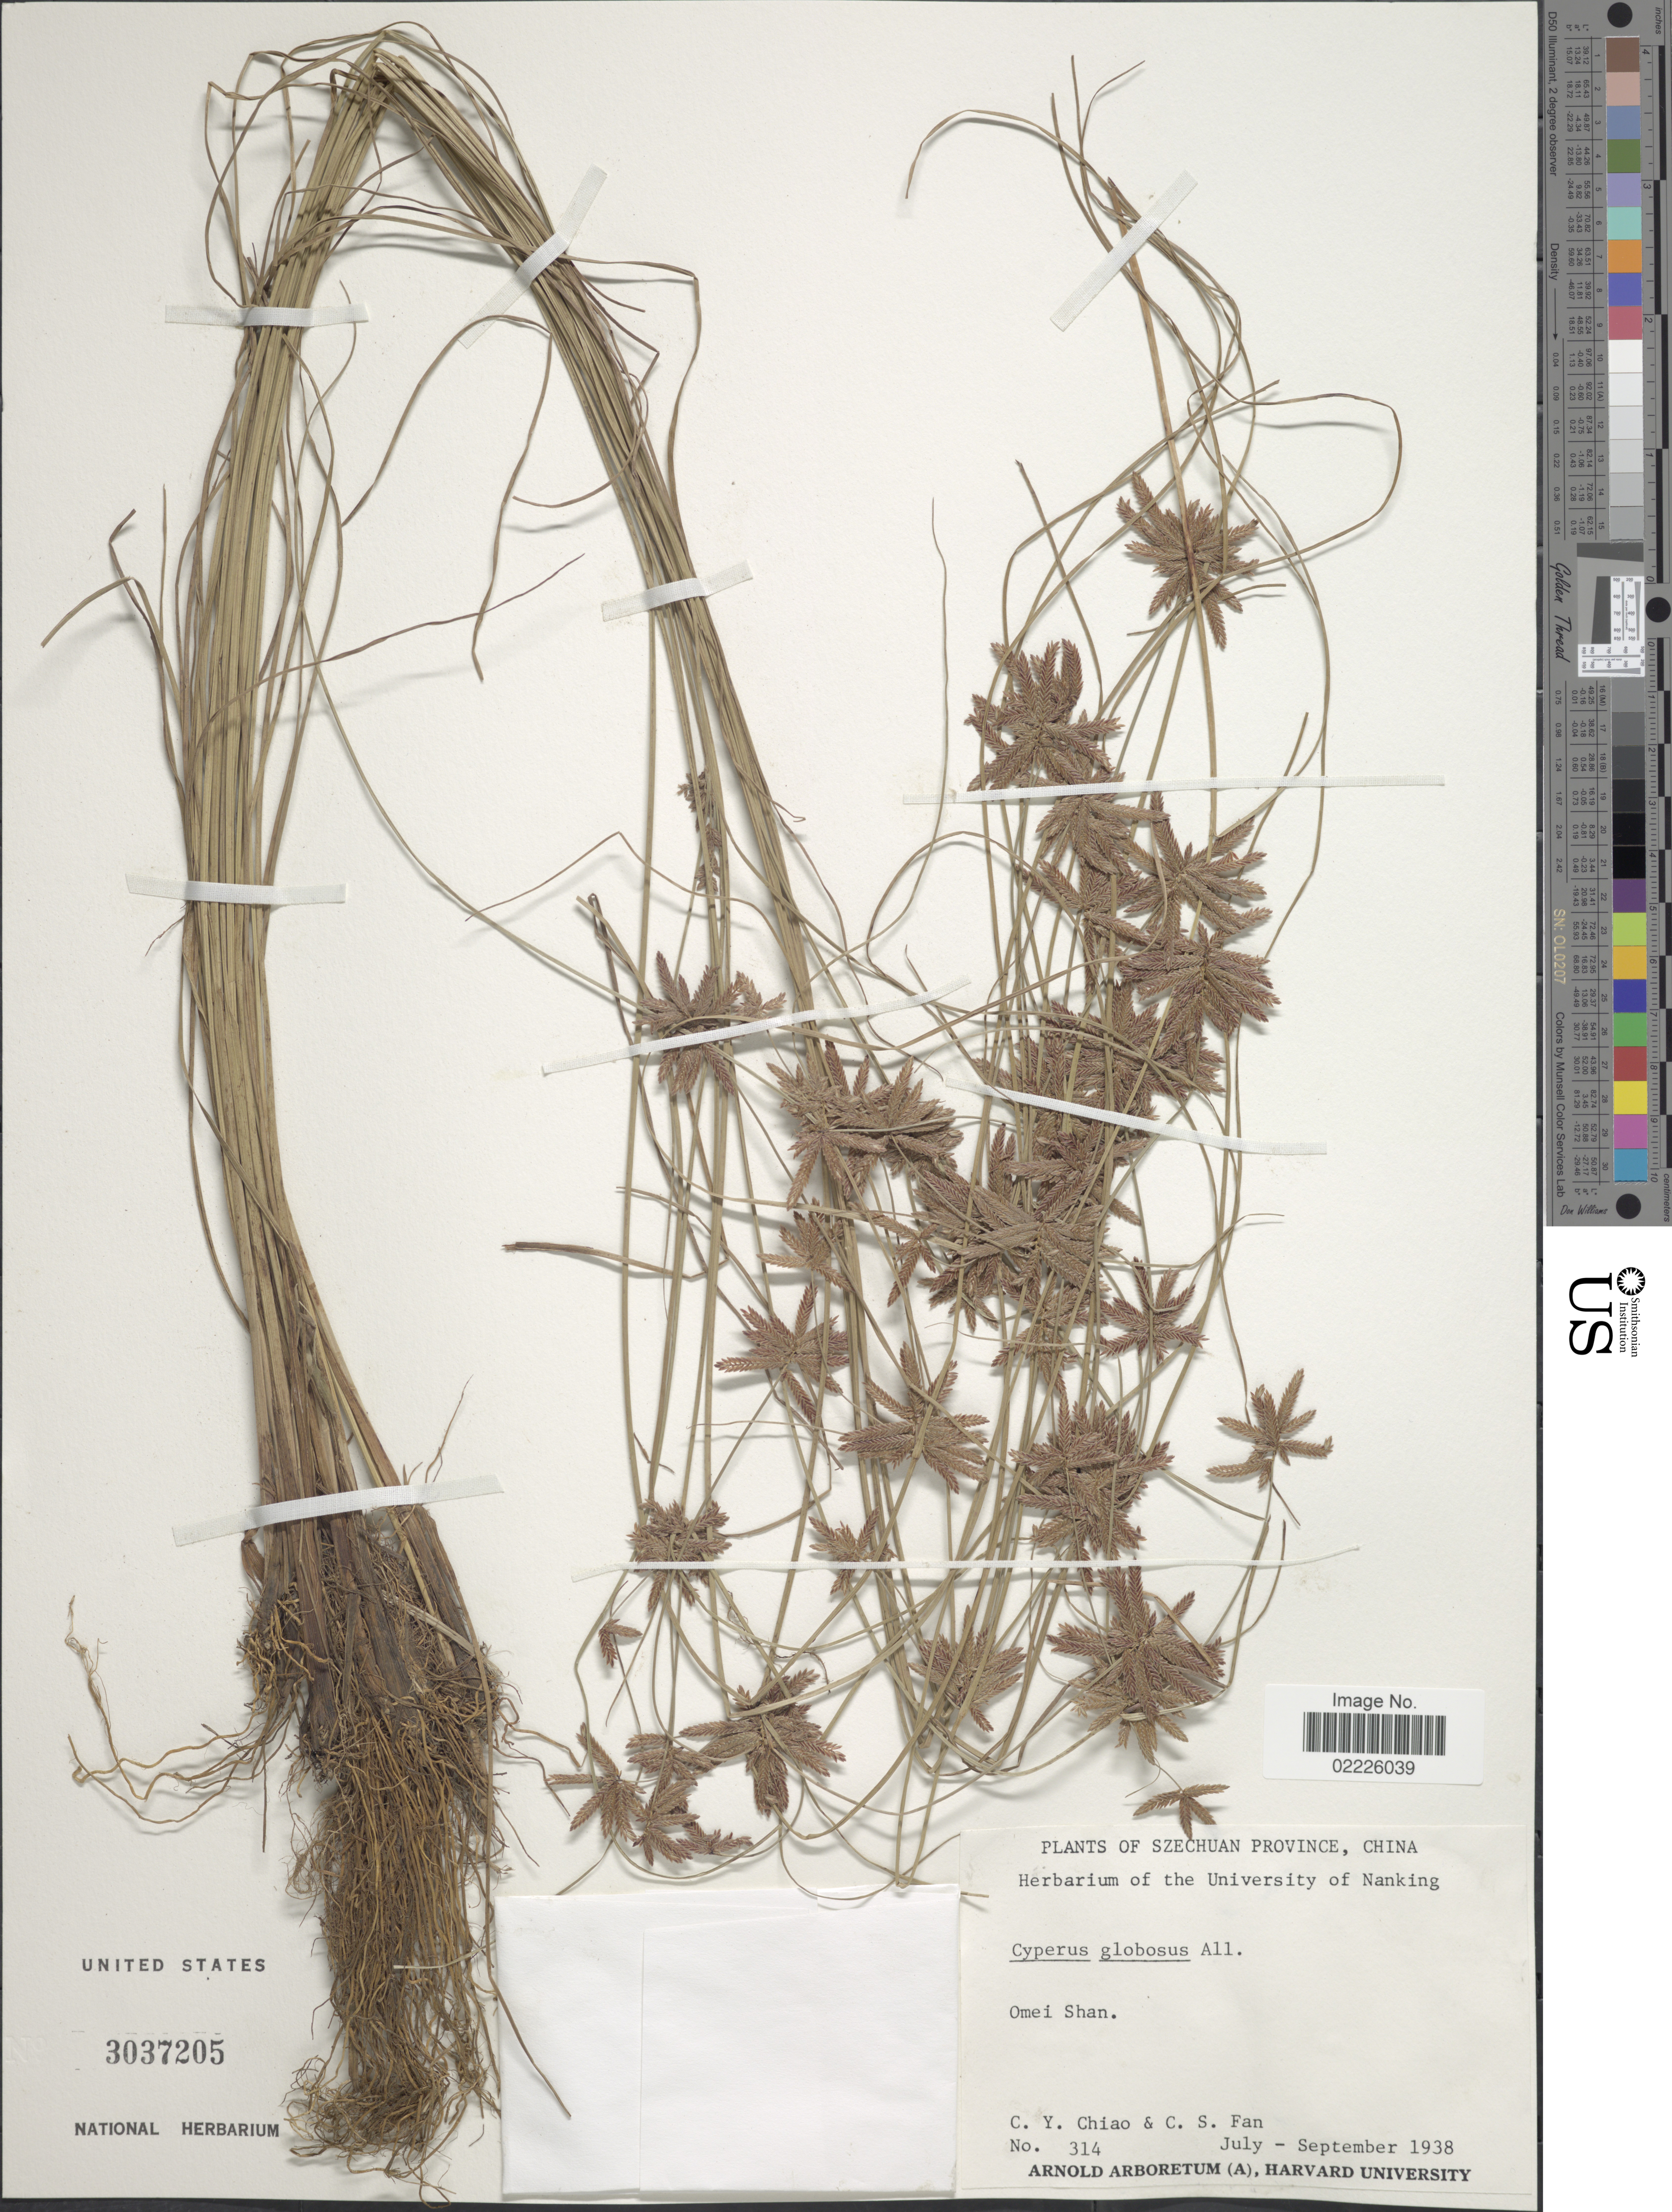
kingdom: Plantae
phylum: Tracheophyta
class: Liliopsida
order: Poales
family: Cyperaceae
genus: Cyperus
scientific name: Cyperus flavidus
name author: Retz.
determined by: Strong, Mark T., (BOT), Smithsonian Institution - National Museum of Natural History (UNITED STATES)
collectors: C. Y. Chiao & C. S. Fan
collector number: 314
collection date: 1938-07/1938-09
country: China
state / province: Sichuan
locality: Szechuan Province, China, Omei Shan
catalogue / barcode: US 3037205